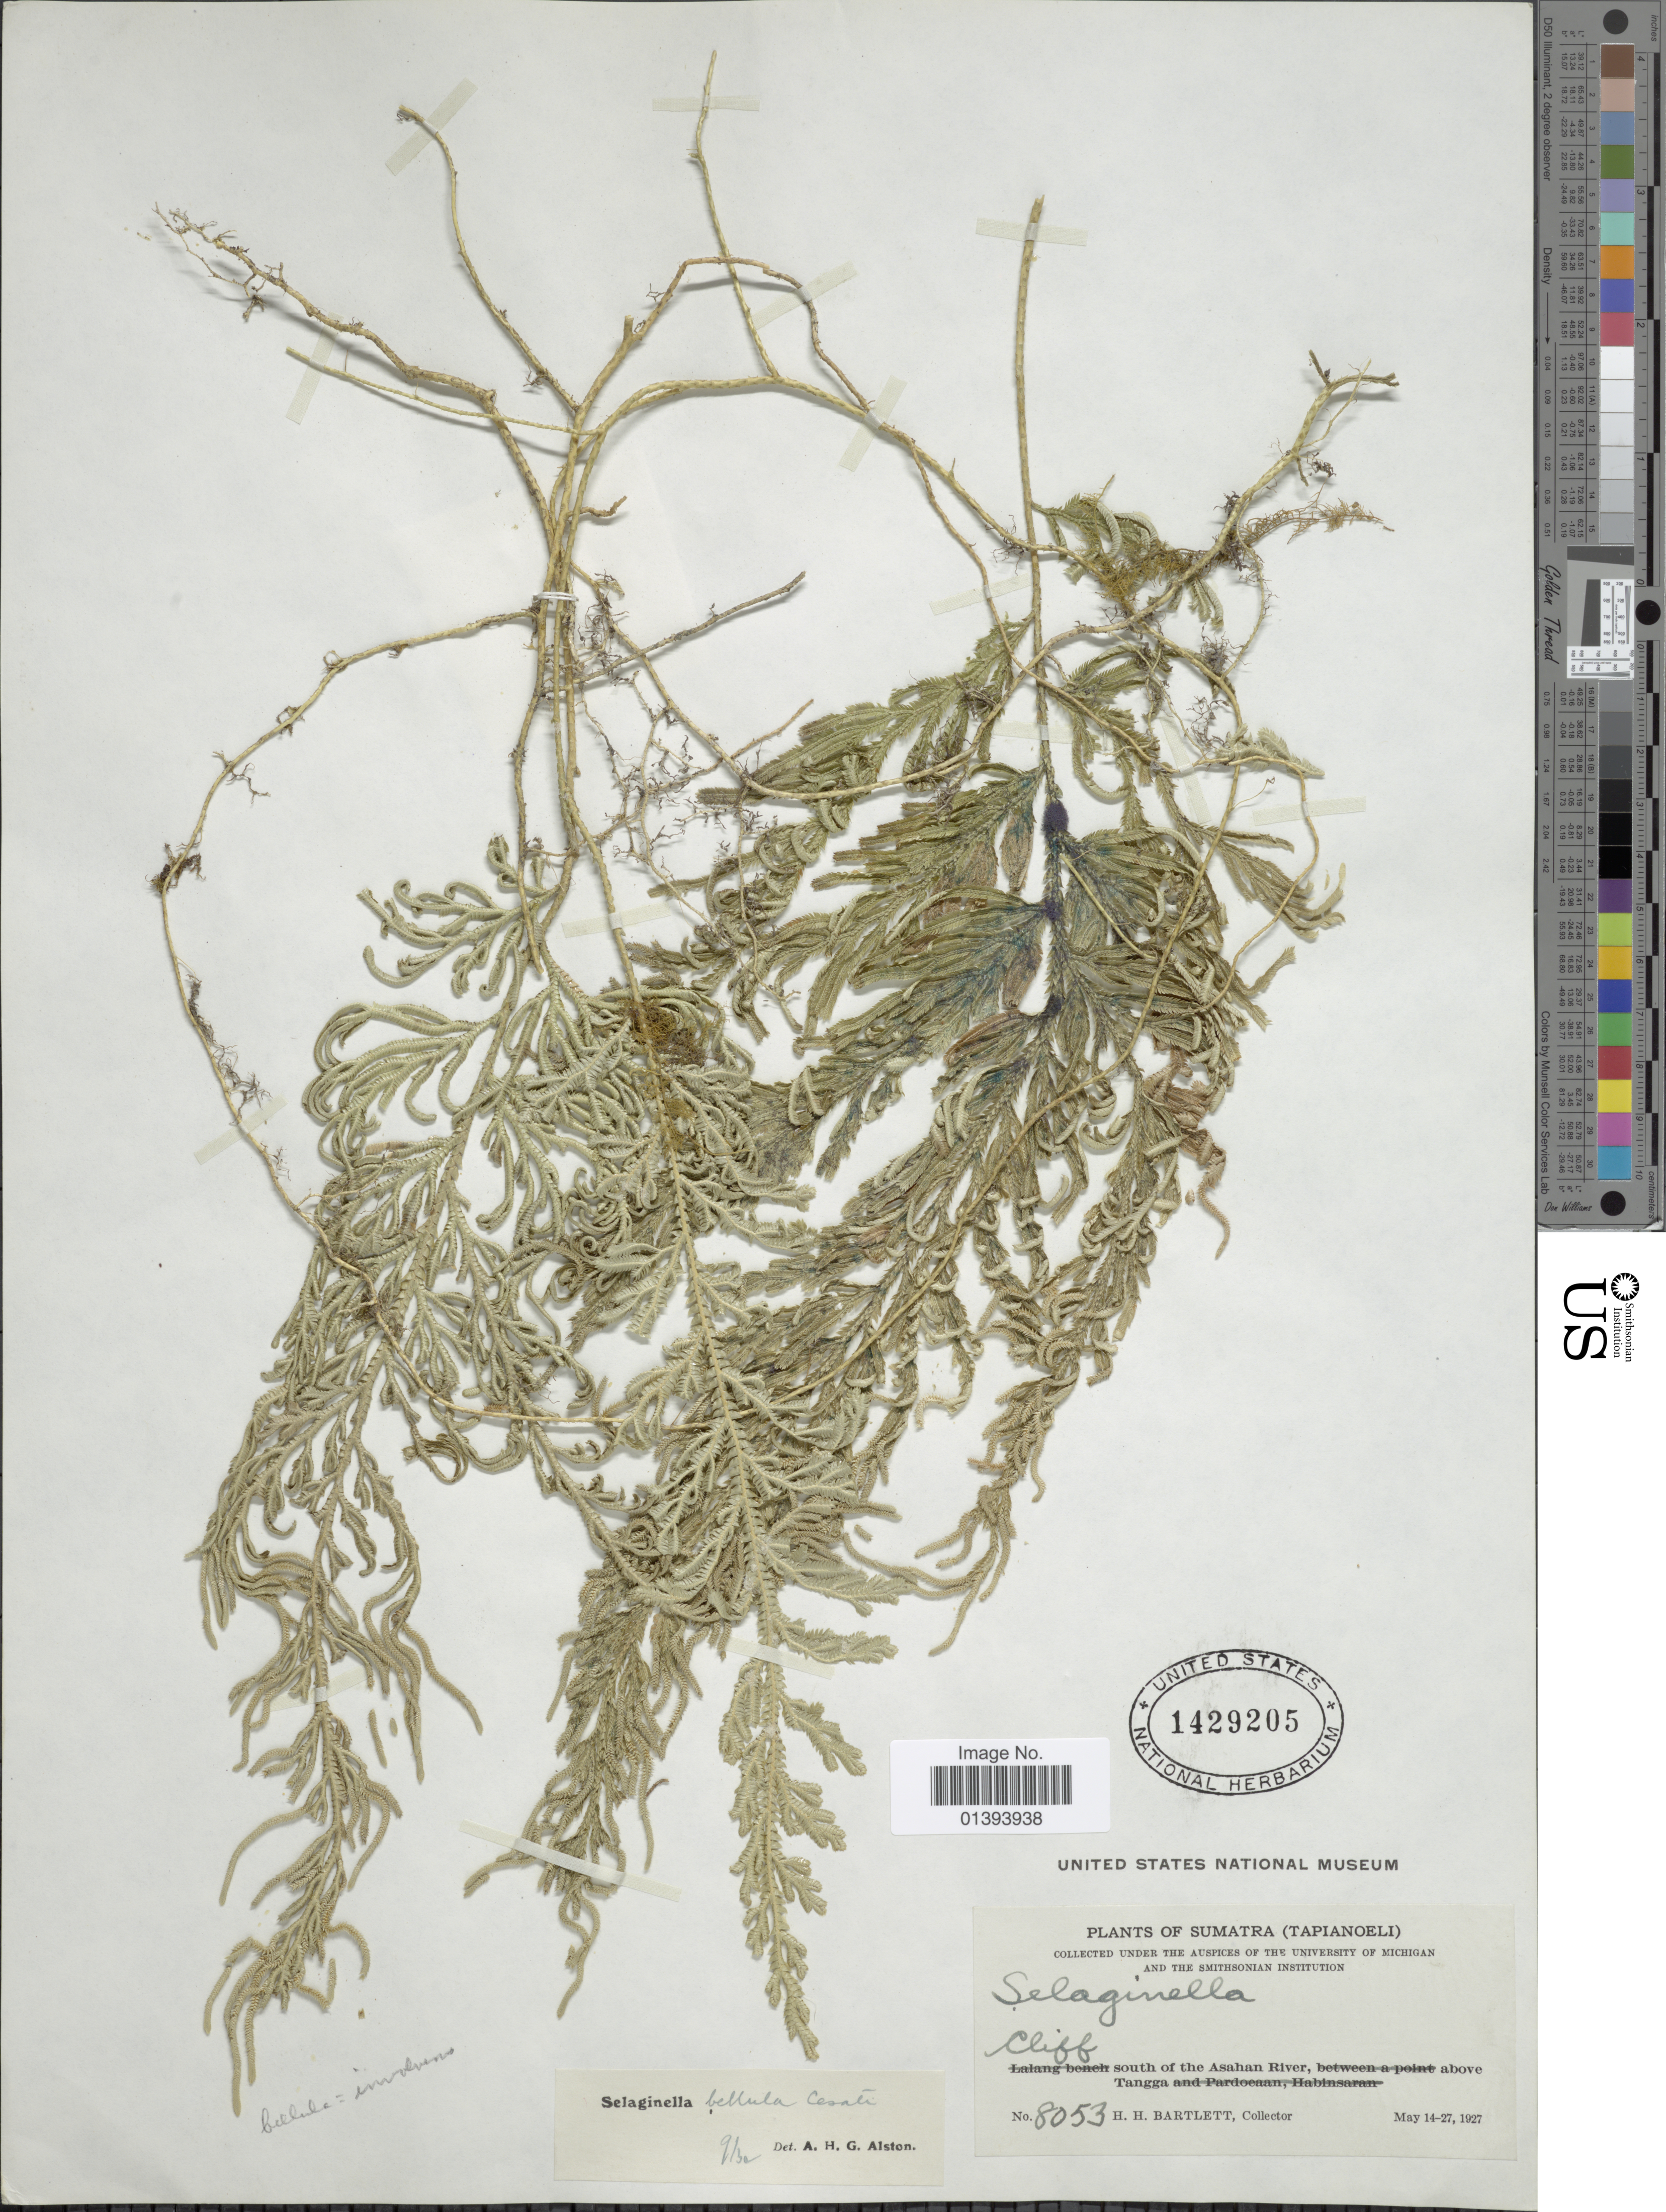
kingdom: Plantae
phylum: Tracheophyta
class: Lycopodiopsida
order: Selaginellales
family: Selaginellaceae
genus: Selaginella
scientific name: Selaginella involvens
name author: (Sw.) Spring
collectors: H. H. Bartlett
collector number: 8053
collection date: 1927-05-14/1927-05-27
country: Indonesia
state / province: Sumatra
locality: Tapianoeli, Cliff south of the Asahan River, above Tannga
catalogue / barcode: US 1429205